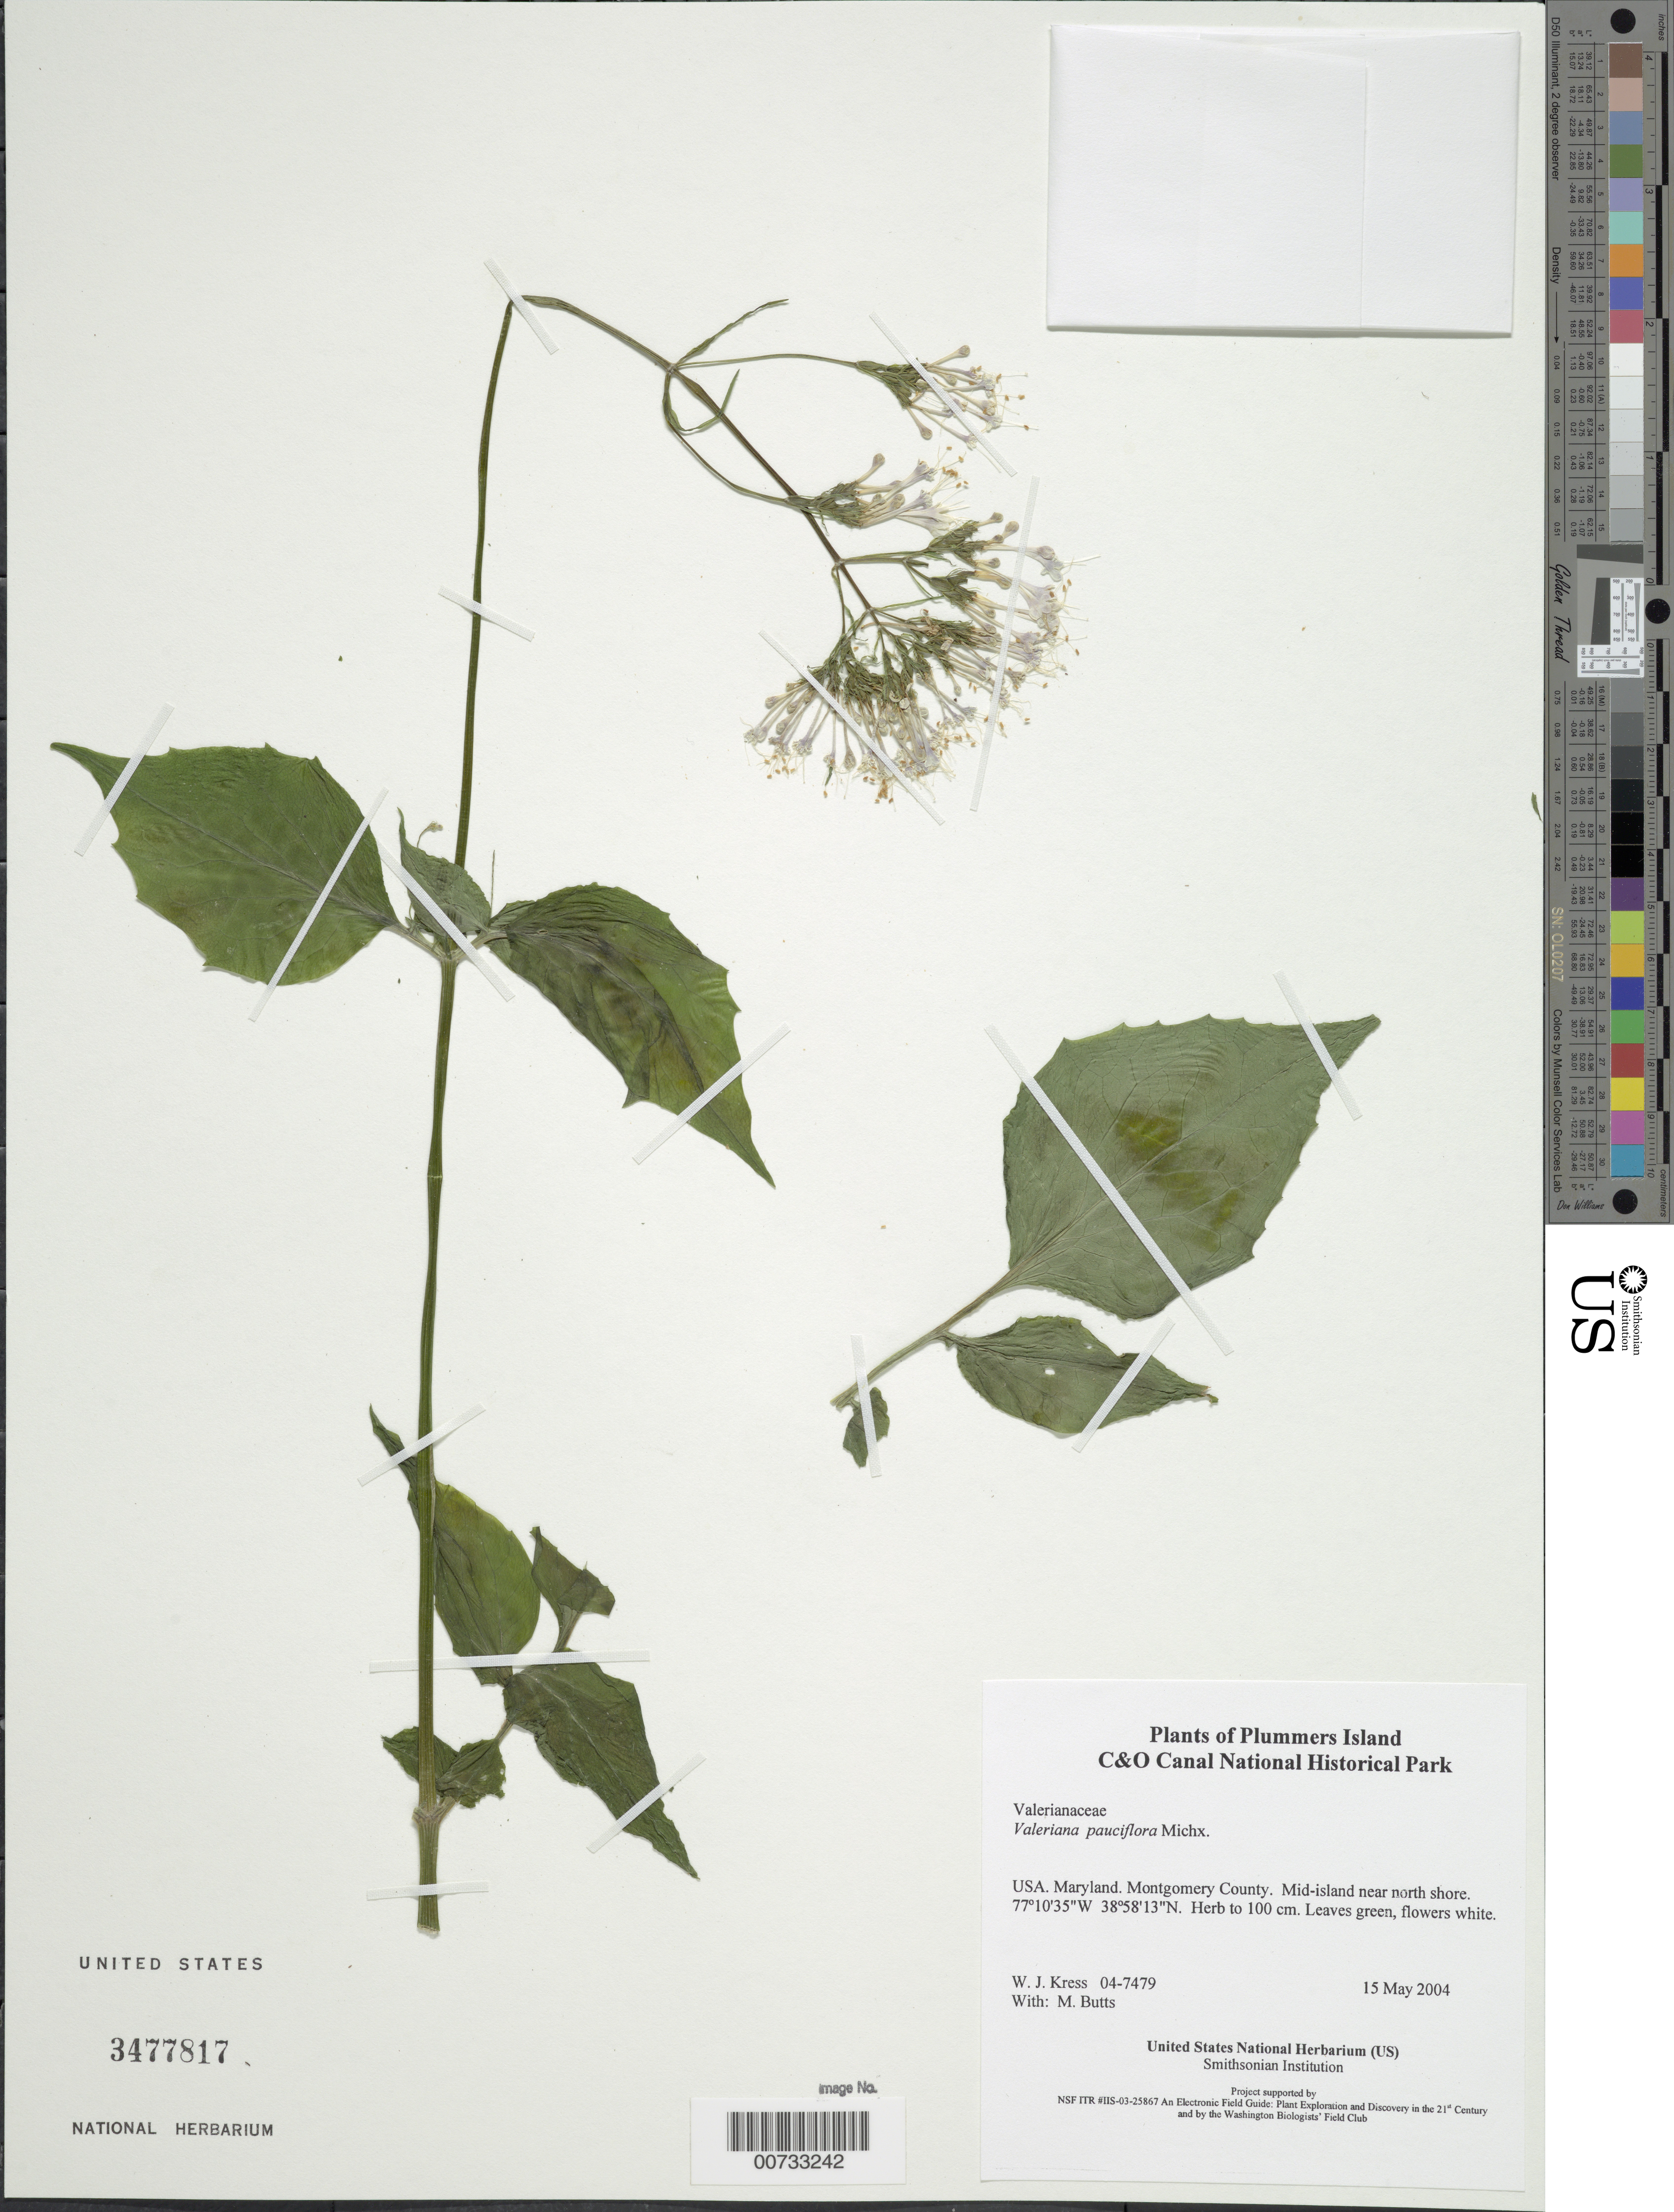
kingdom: Plantae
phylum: Tracheophyta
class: Magnoliopsida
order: Dipsacales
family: Caprifoliaceae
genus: Valeriana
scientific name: Valeriana pauciflora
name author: Michx.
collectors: W. J. Kress & M. B. Butts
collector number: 04-7479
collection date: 2004-05-15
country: United States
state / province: Maryland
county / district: Montgomery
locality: Chesapeake and Ohio Canal National Historical Park, Plummers Island, mid island near north shore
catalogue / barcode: US 3477817